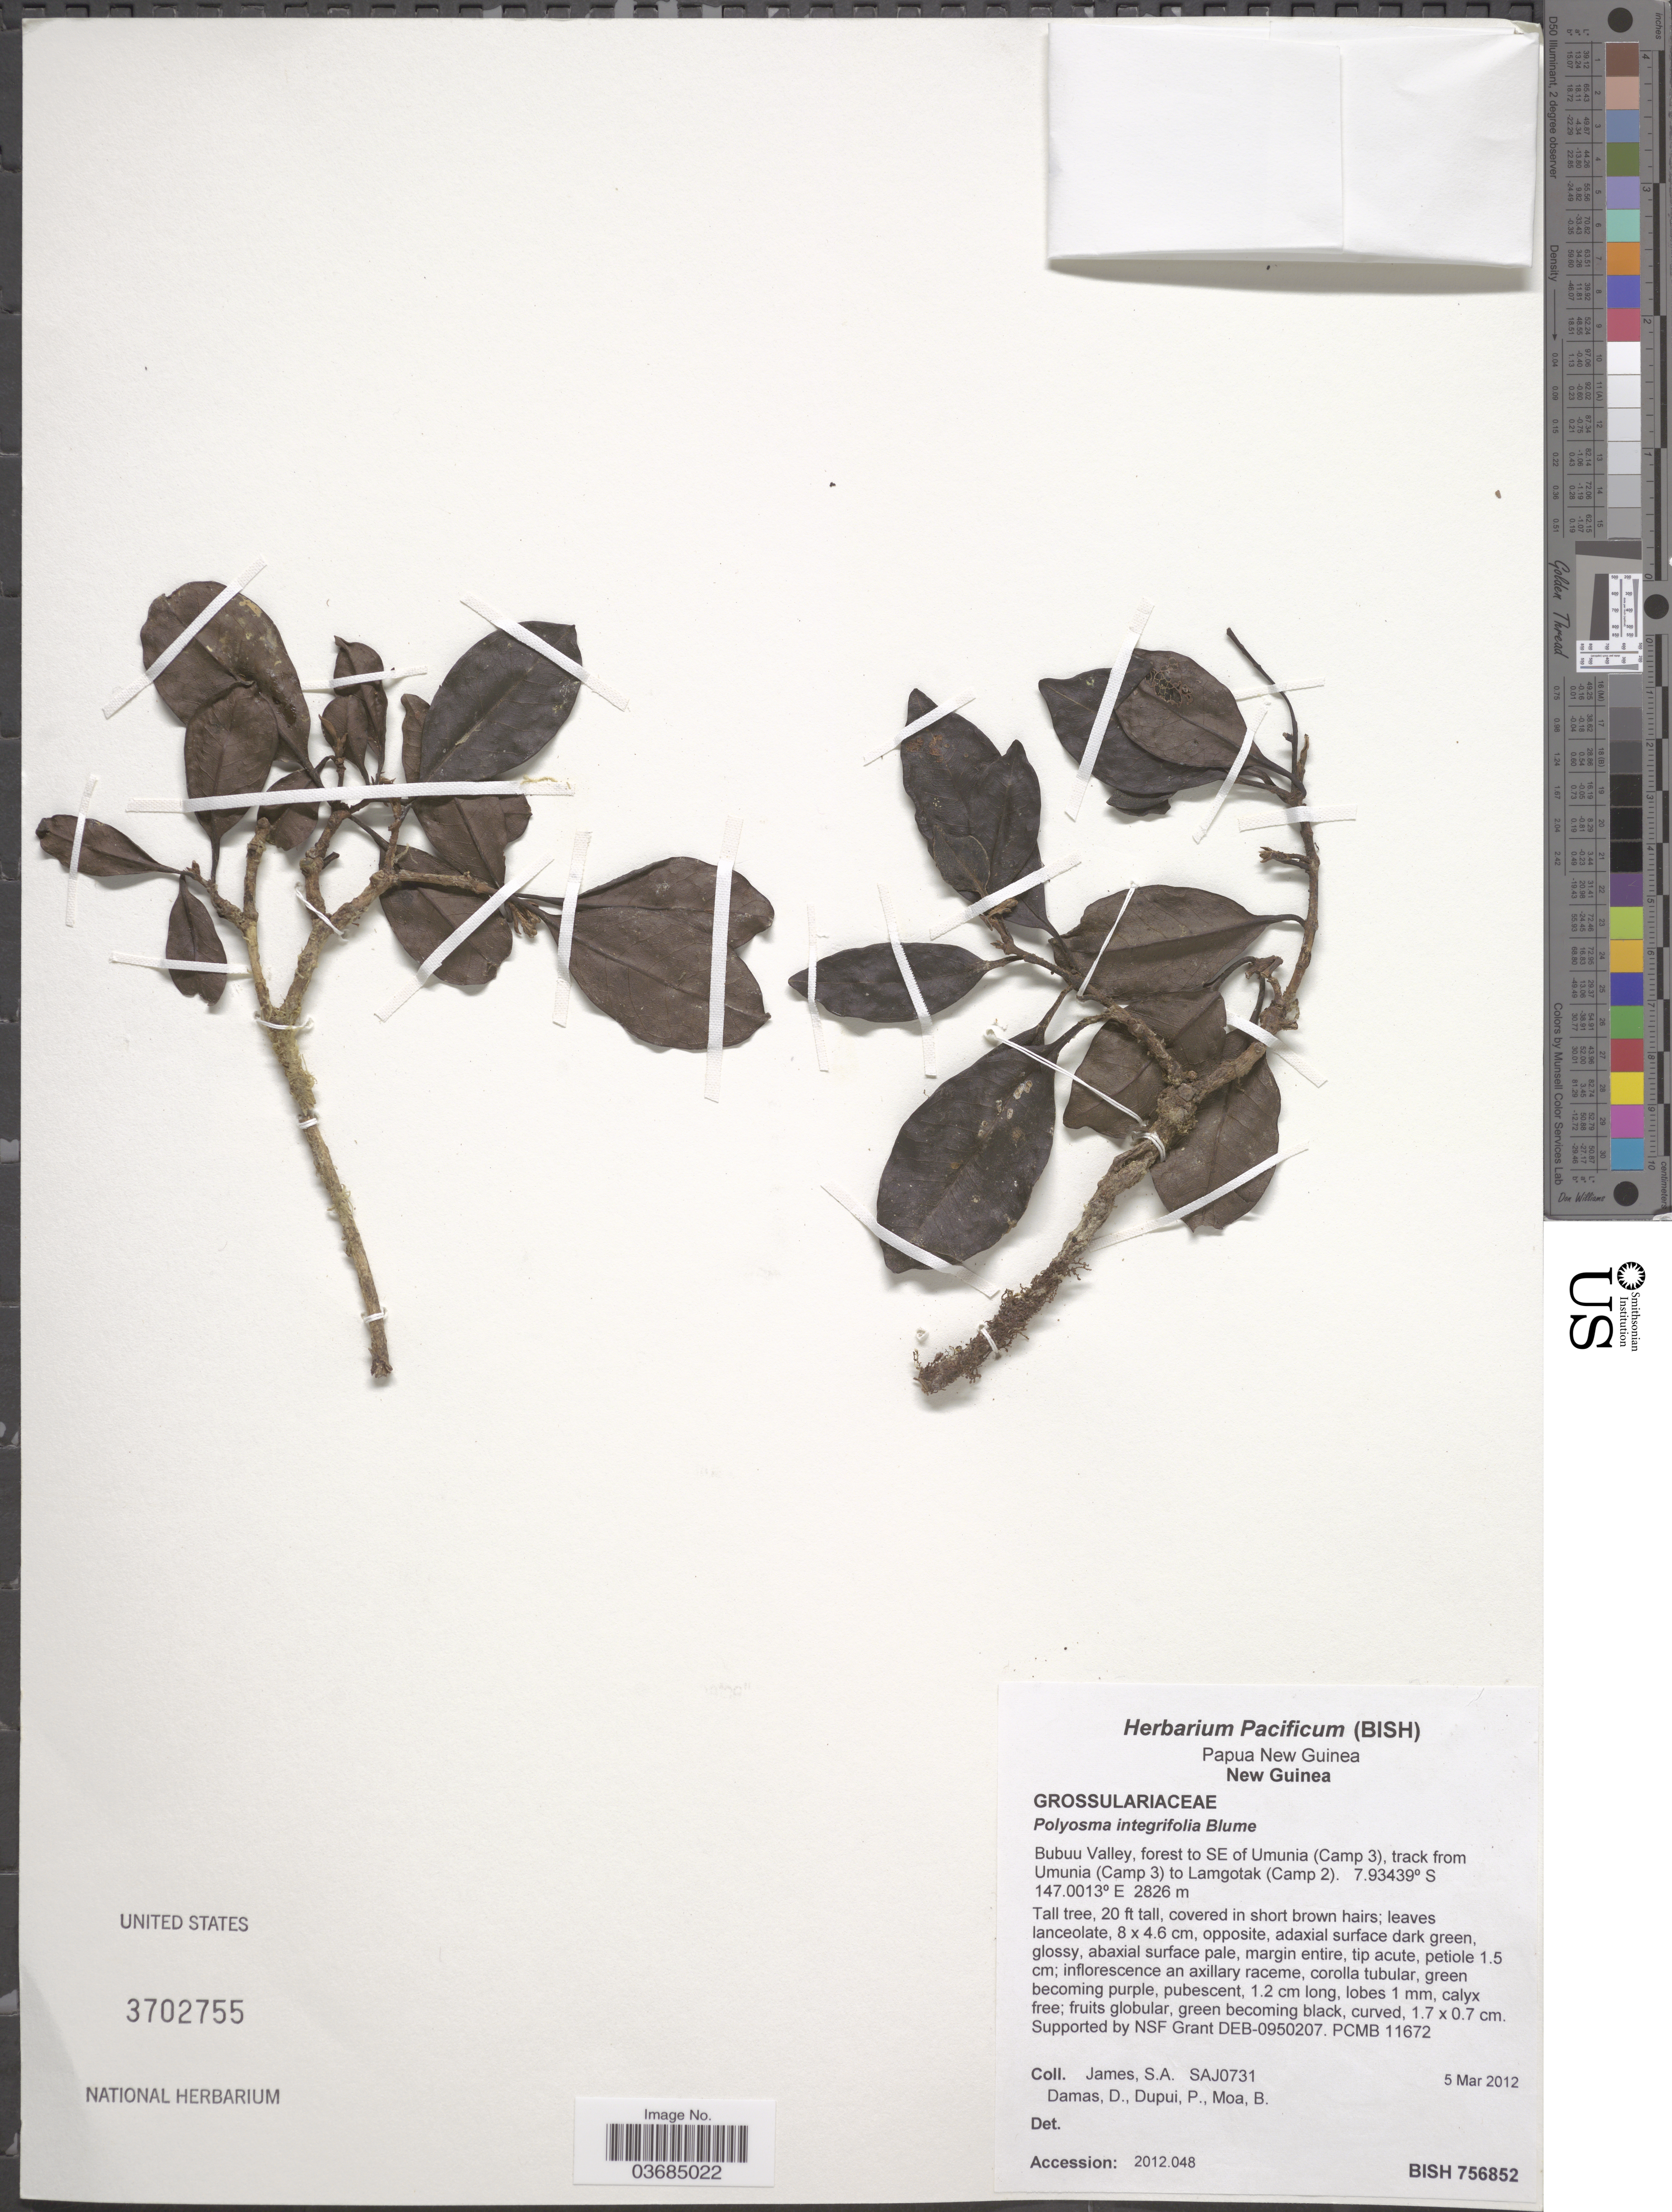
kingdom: Plantae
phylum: Tracheophyta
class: Magnoliopsida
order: Escalloniales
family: Escalloniaceae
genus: Polyosma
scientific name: Polyosma integrifolia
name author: Blume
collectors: S. James, D. Damas, P. Dupui & B. Moa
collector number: SAJ0731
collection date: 2012-03-05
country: Papua New Guinea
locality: New Guinea. Bubuu Valley, forest to SE of Umunia (Camp 3), track from Umunia (Camp 3) to Lamgotak (Camp 2).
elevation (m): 2826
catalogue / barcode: US 3702755